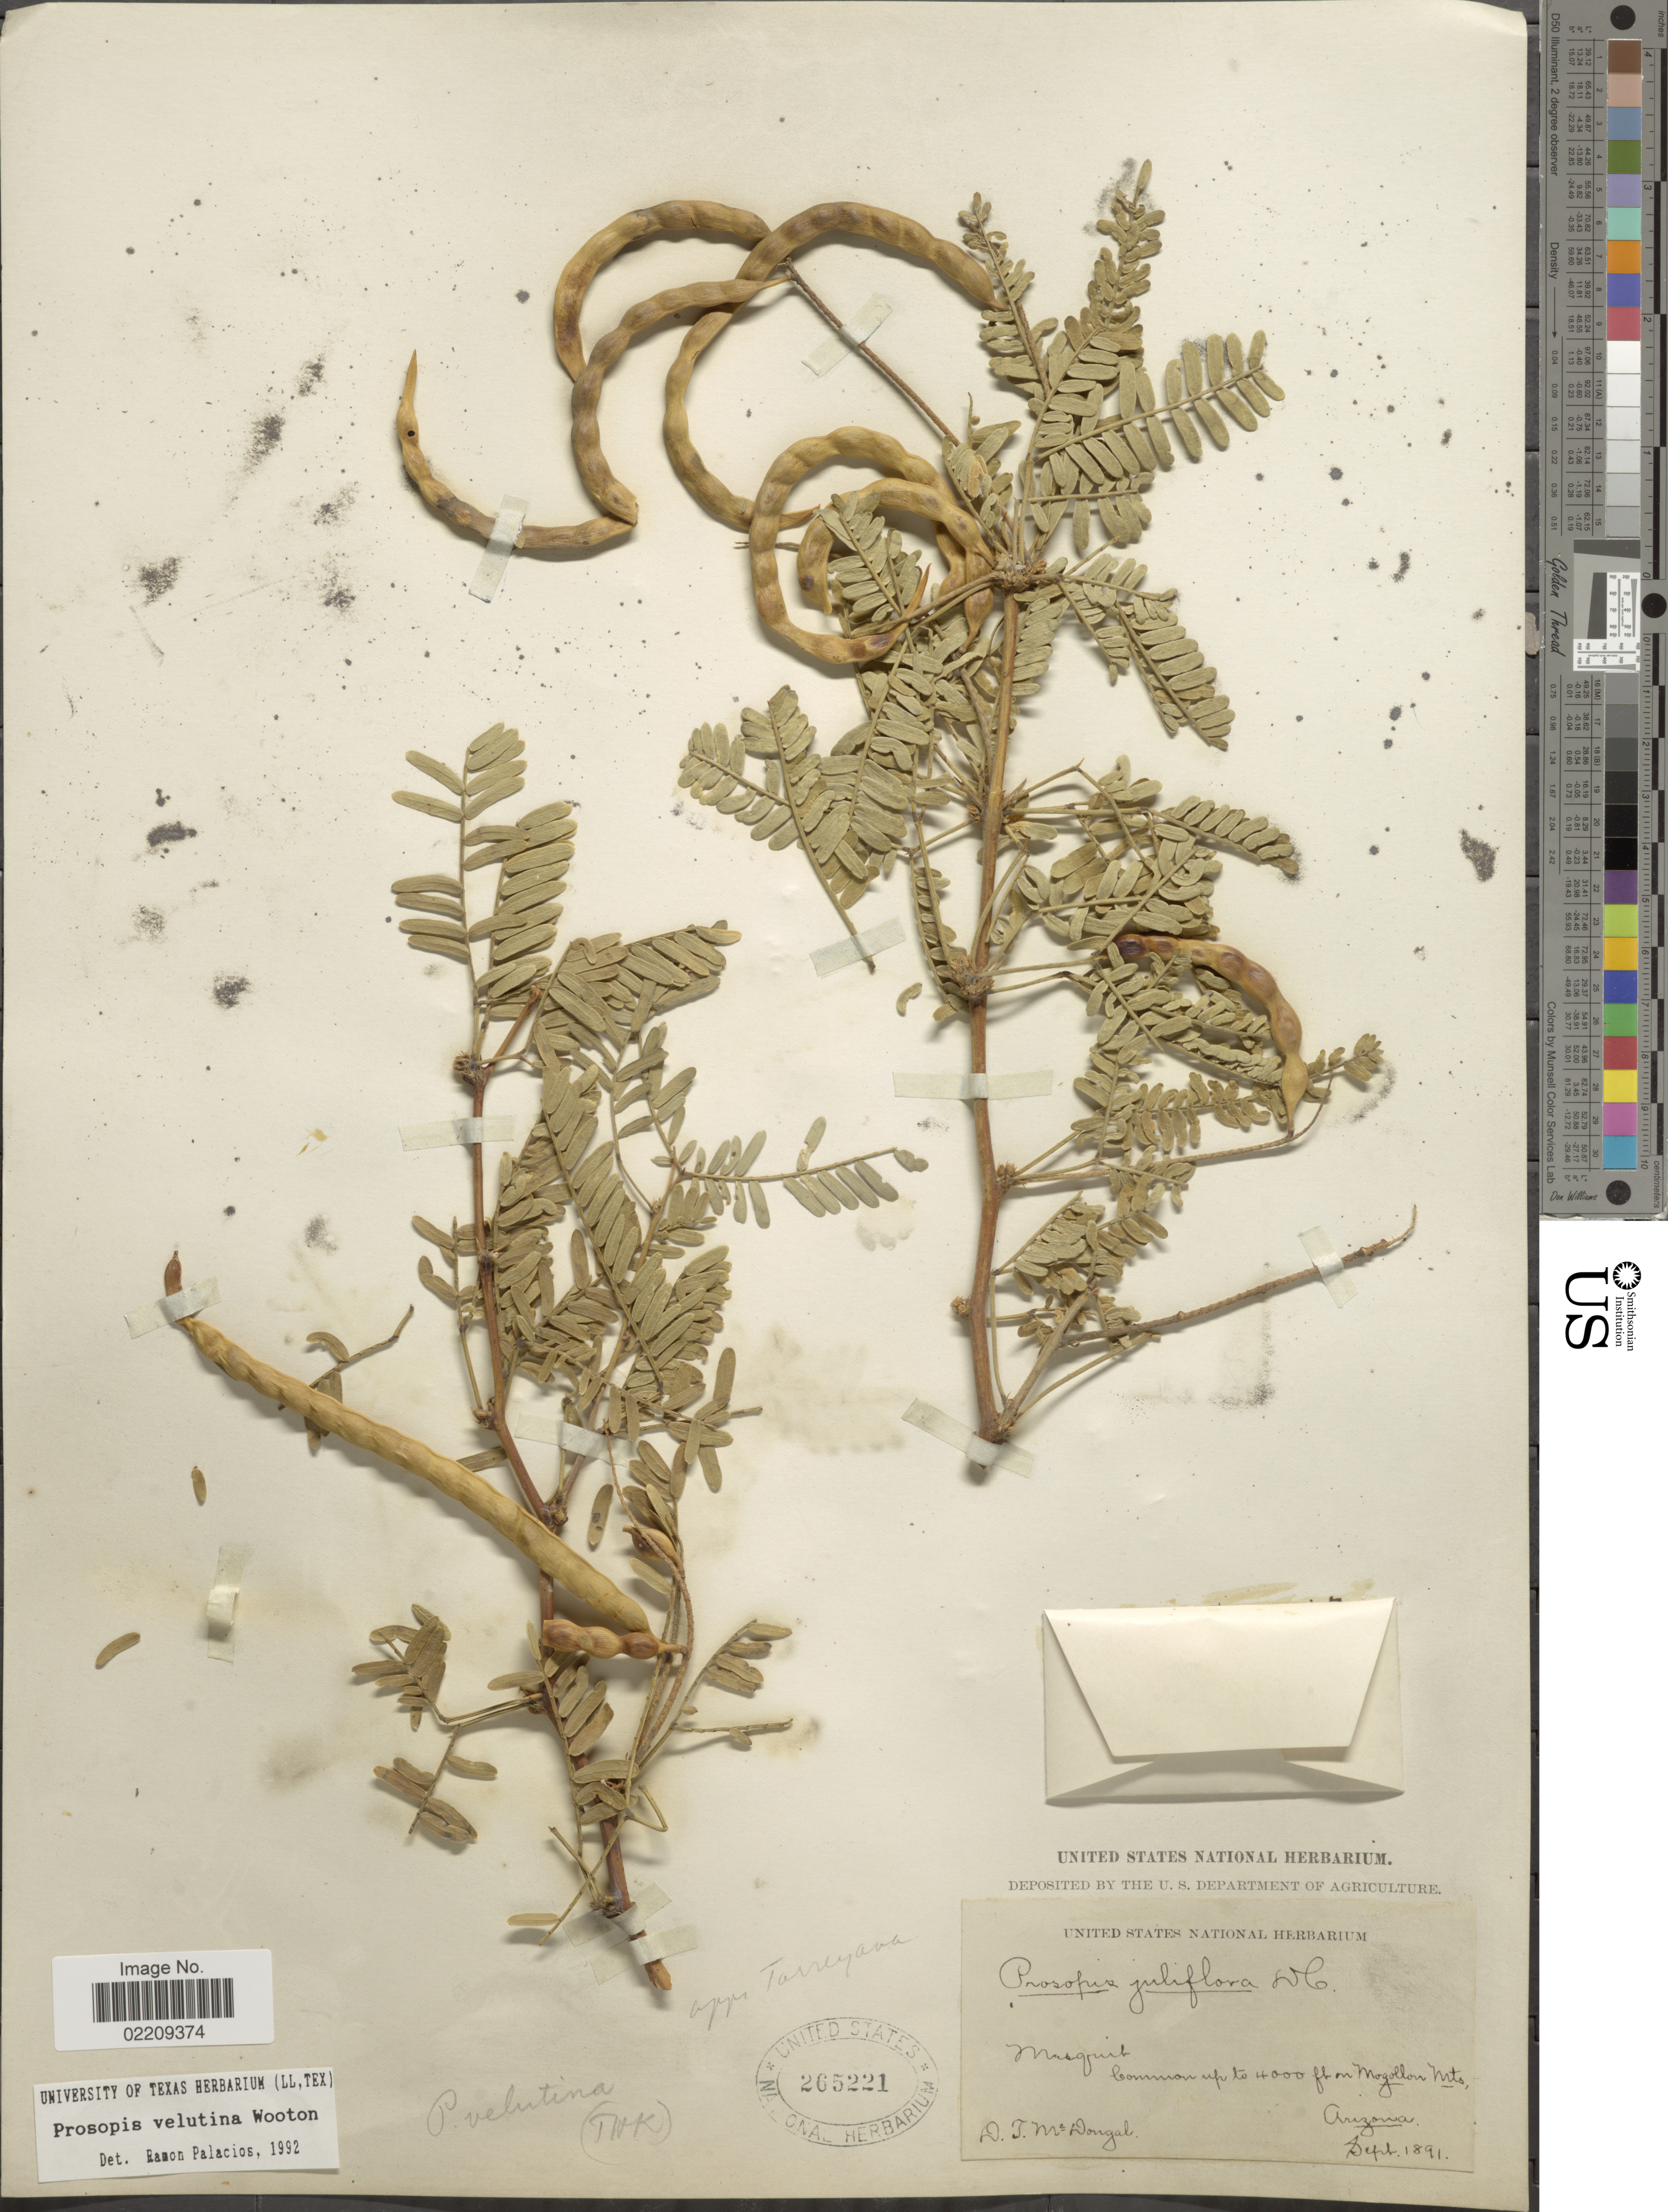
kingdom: Plantae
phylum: Tracheophyta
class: Magnoliopsida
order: Fabales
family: Fabaceae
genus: Neltuma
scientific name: Neltuma velutina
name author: (Wooton) Britton & Rose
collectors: D. Mcdougal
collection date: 1891-09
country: United States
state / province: Arizona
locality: Mesquite, Common on Mogollon Mts.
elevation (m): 1219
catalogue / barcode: US 265221